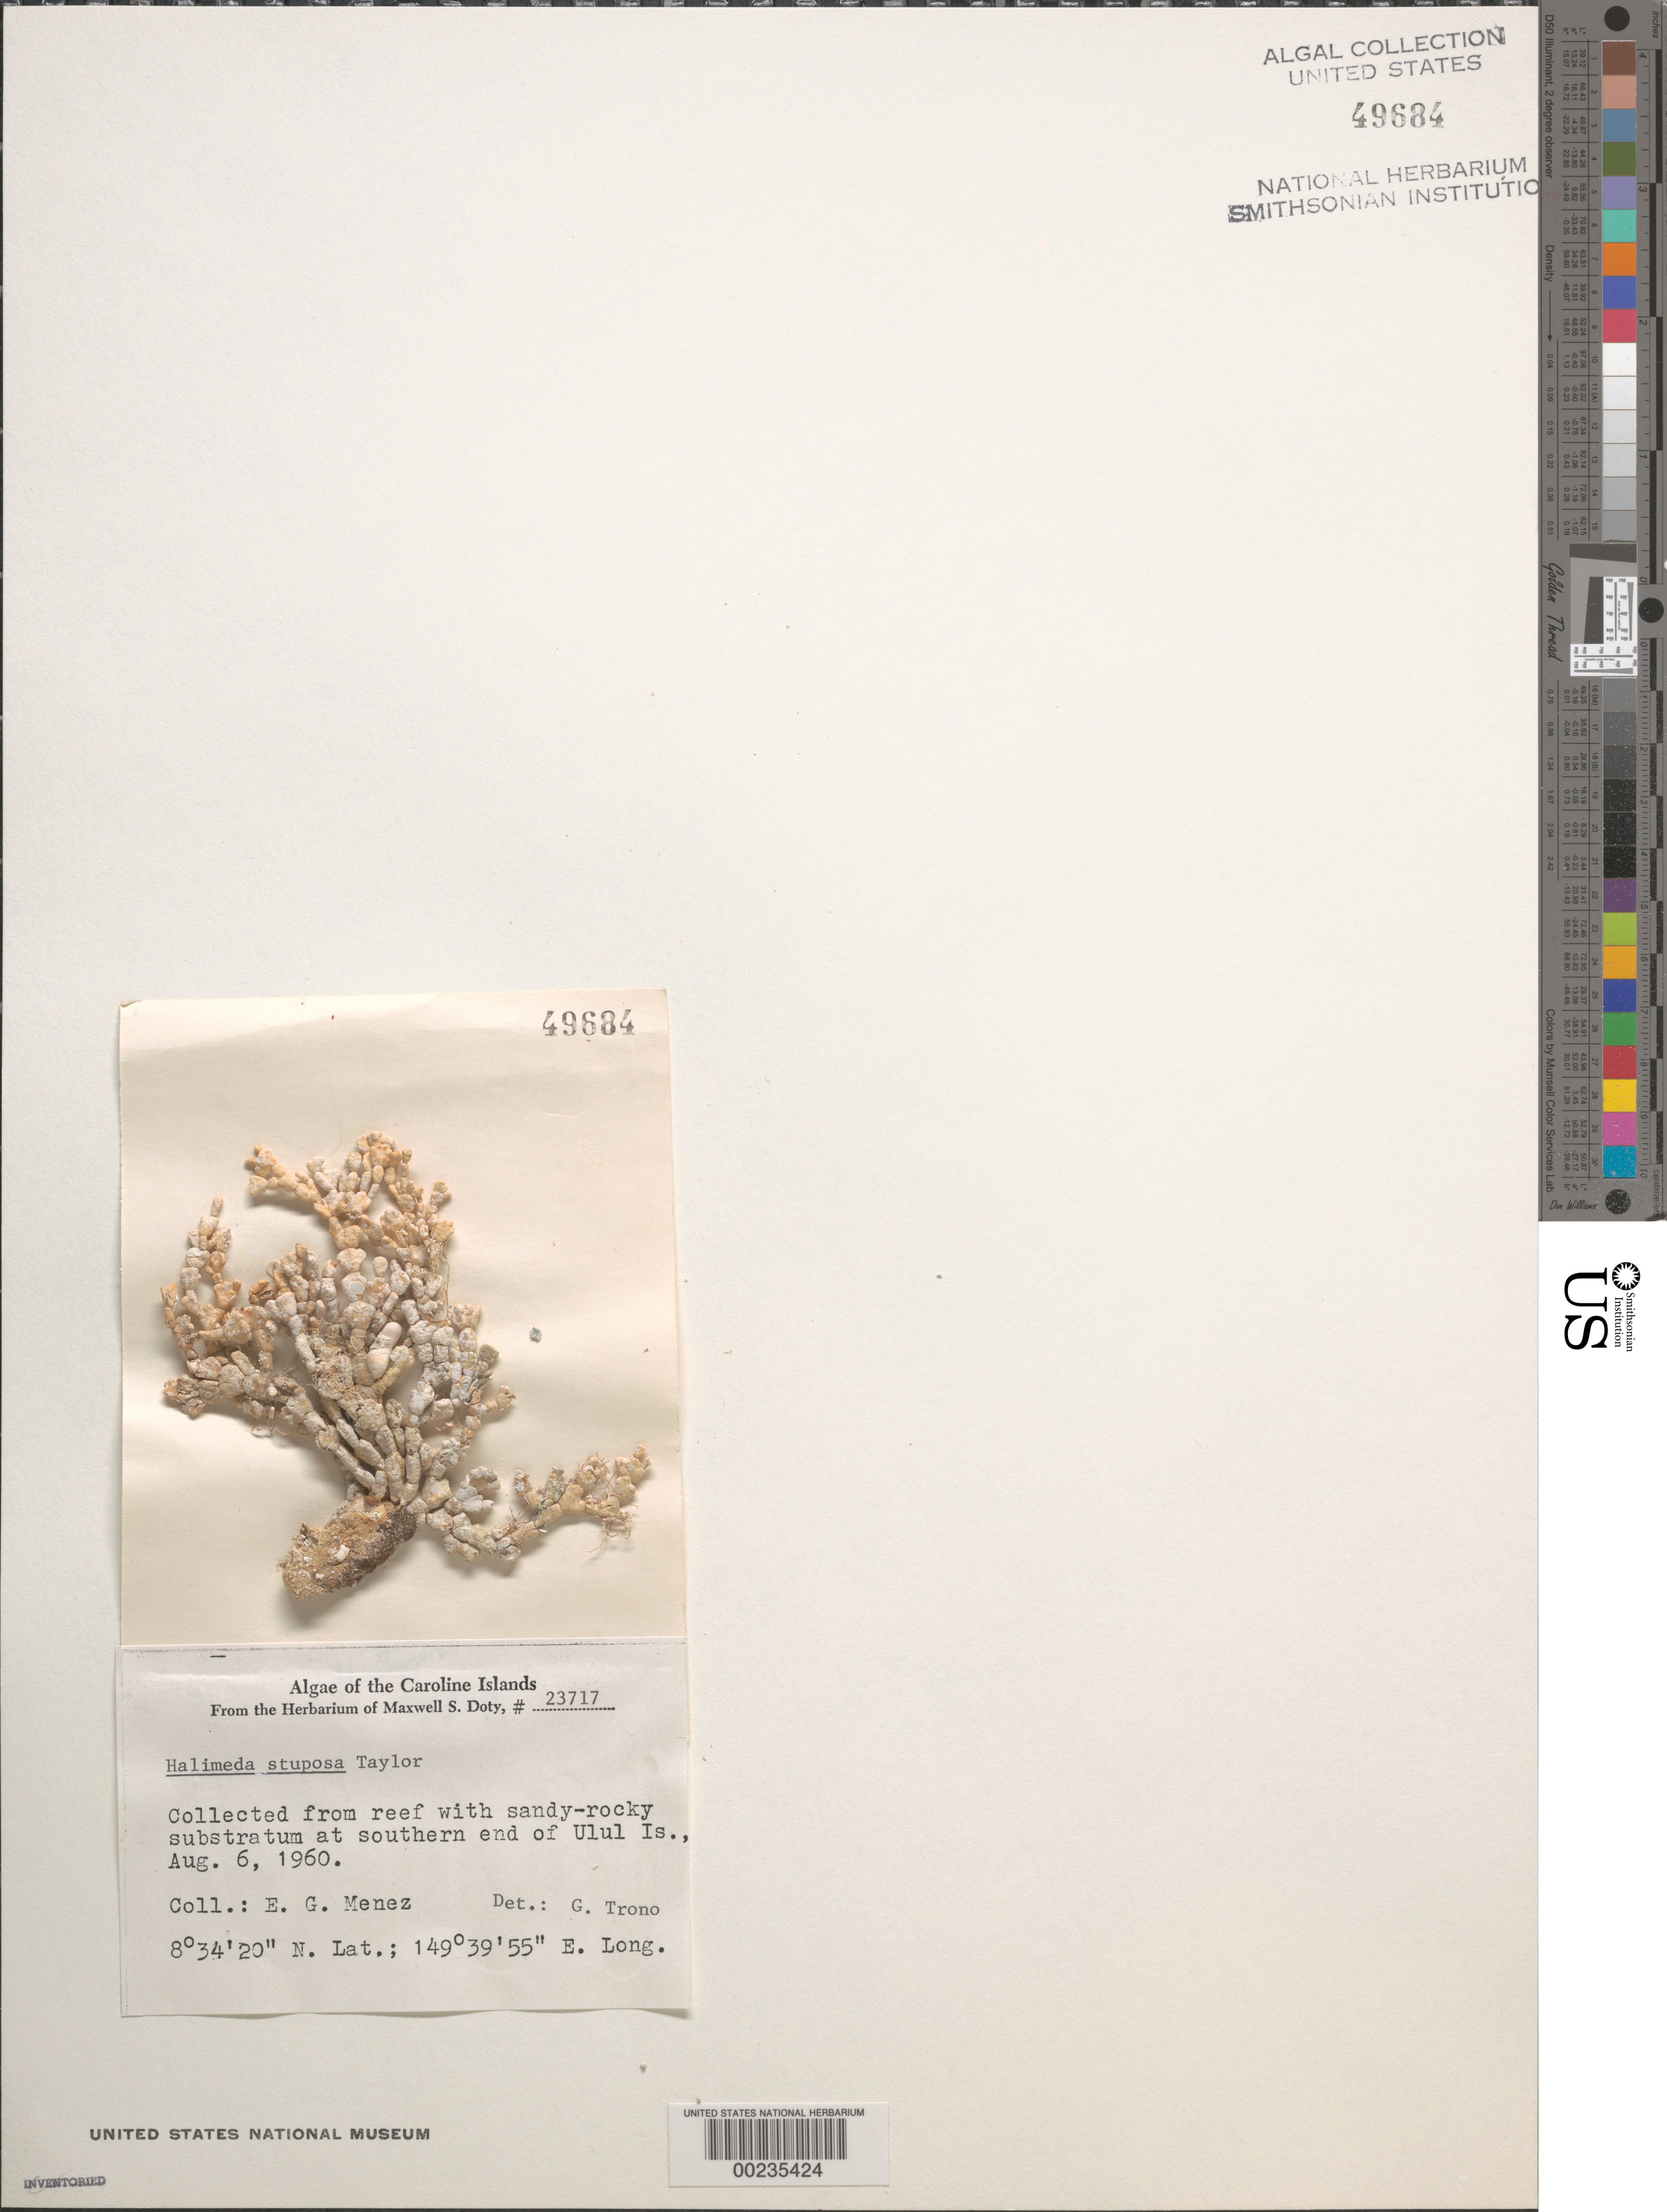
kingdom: Plantae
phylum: Chlorophyta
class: Ulvophyceae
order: Bryopsidales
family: Halimedaceae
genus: Halimeda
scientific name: Halimeda stuposa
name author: W.R. Taylor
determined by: Trono, Gavino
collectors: Meñez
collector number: MSD 23717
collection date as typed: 06 Aug 1960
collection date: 1960-08-06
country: Micronesia, Federated States of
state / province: Truk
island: Namonuito Atoll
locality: Ulal Islet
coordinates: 8 34' 20" N, 149 39' 55" E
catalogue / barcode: US 49684